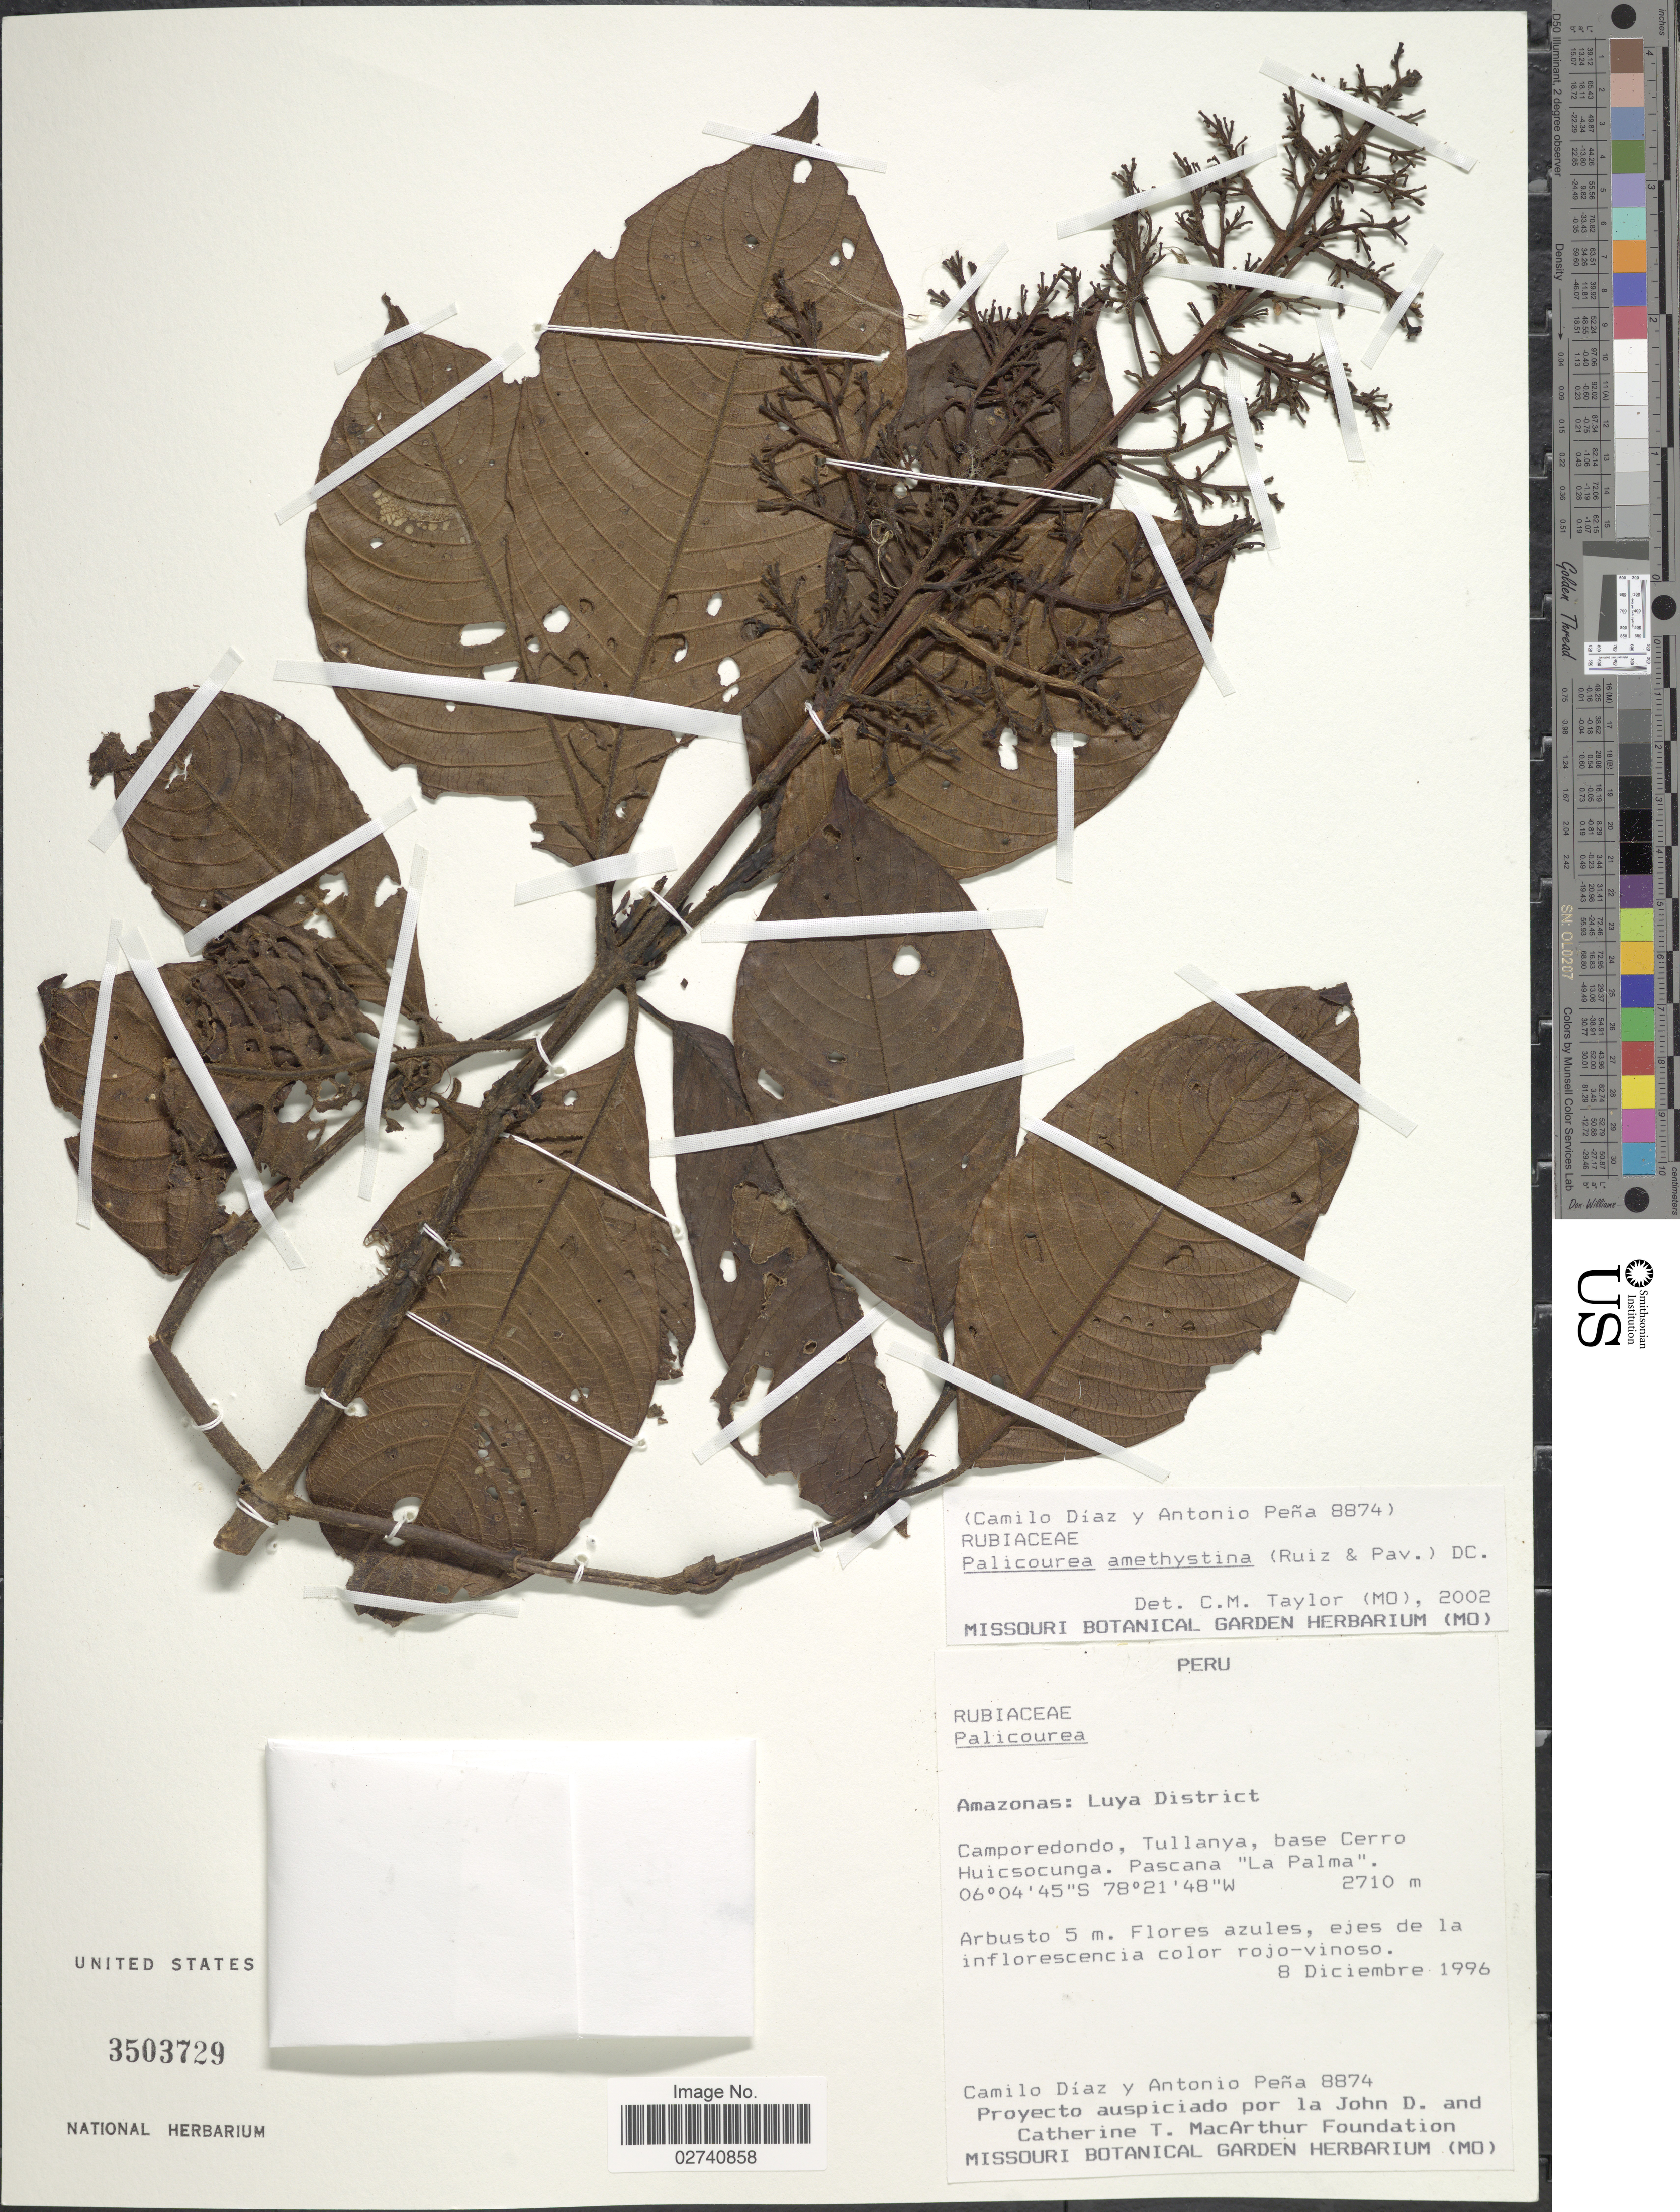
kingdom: Plantae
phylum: Tracheophyta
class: Magnoliopsida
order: Gentianales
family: Rubiaceae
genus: Palicourea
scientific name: Palicourea amethystina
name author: (Ruiz & Pav.) DC.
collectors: C. Díaz & A. Peña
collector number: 8874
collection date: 1996-12-08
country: Peru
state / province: Amazonas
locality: Luya District. Camporedondo, Tullanya, base Cerro Huicsocunga. Pascana "La Palma"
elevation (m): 2710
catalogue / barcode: US 303729